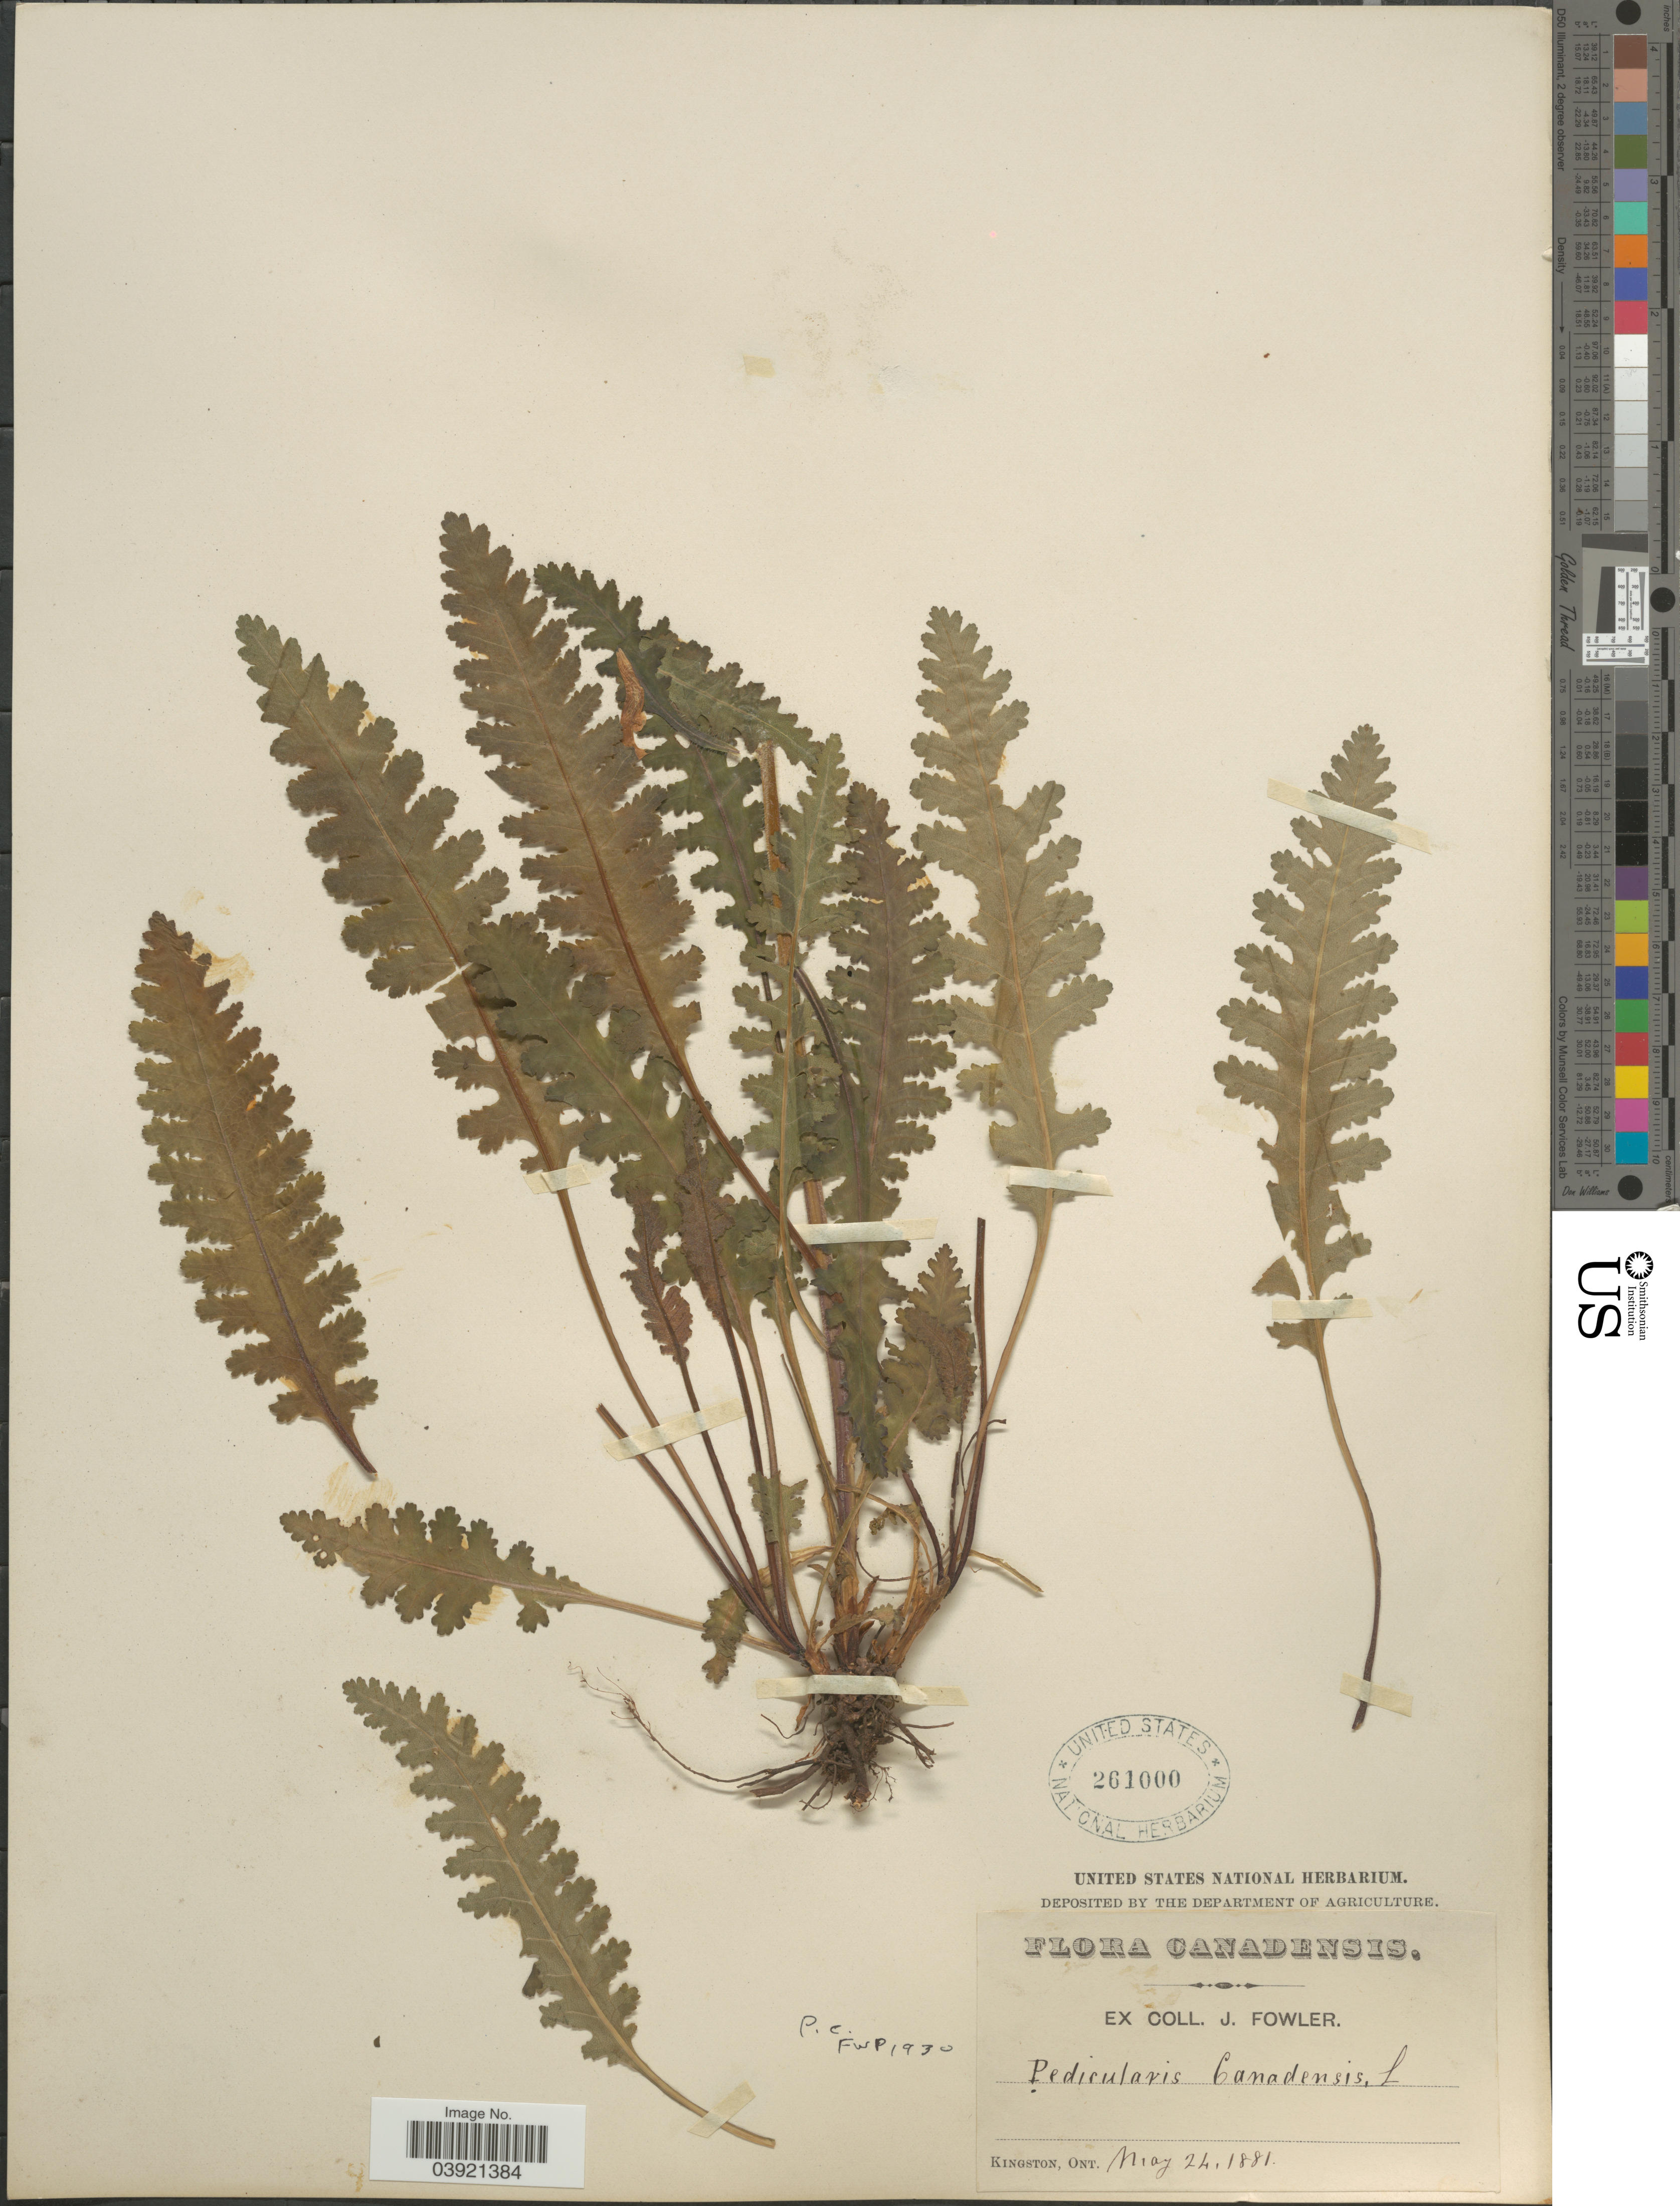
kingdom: Plantae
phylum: Tracheophyta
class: Magnoliopsida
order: Lamiales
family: Orobanchaceae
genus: Pedicularis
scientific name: Pedicularis canadensis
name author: L.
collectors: J. Fowler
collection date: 1881-05-24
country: Canada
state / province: Ontario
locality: Kingston.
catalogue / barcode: US 261000